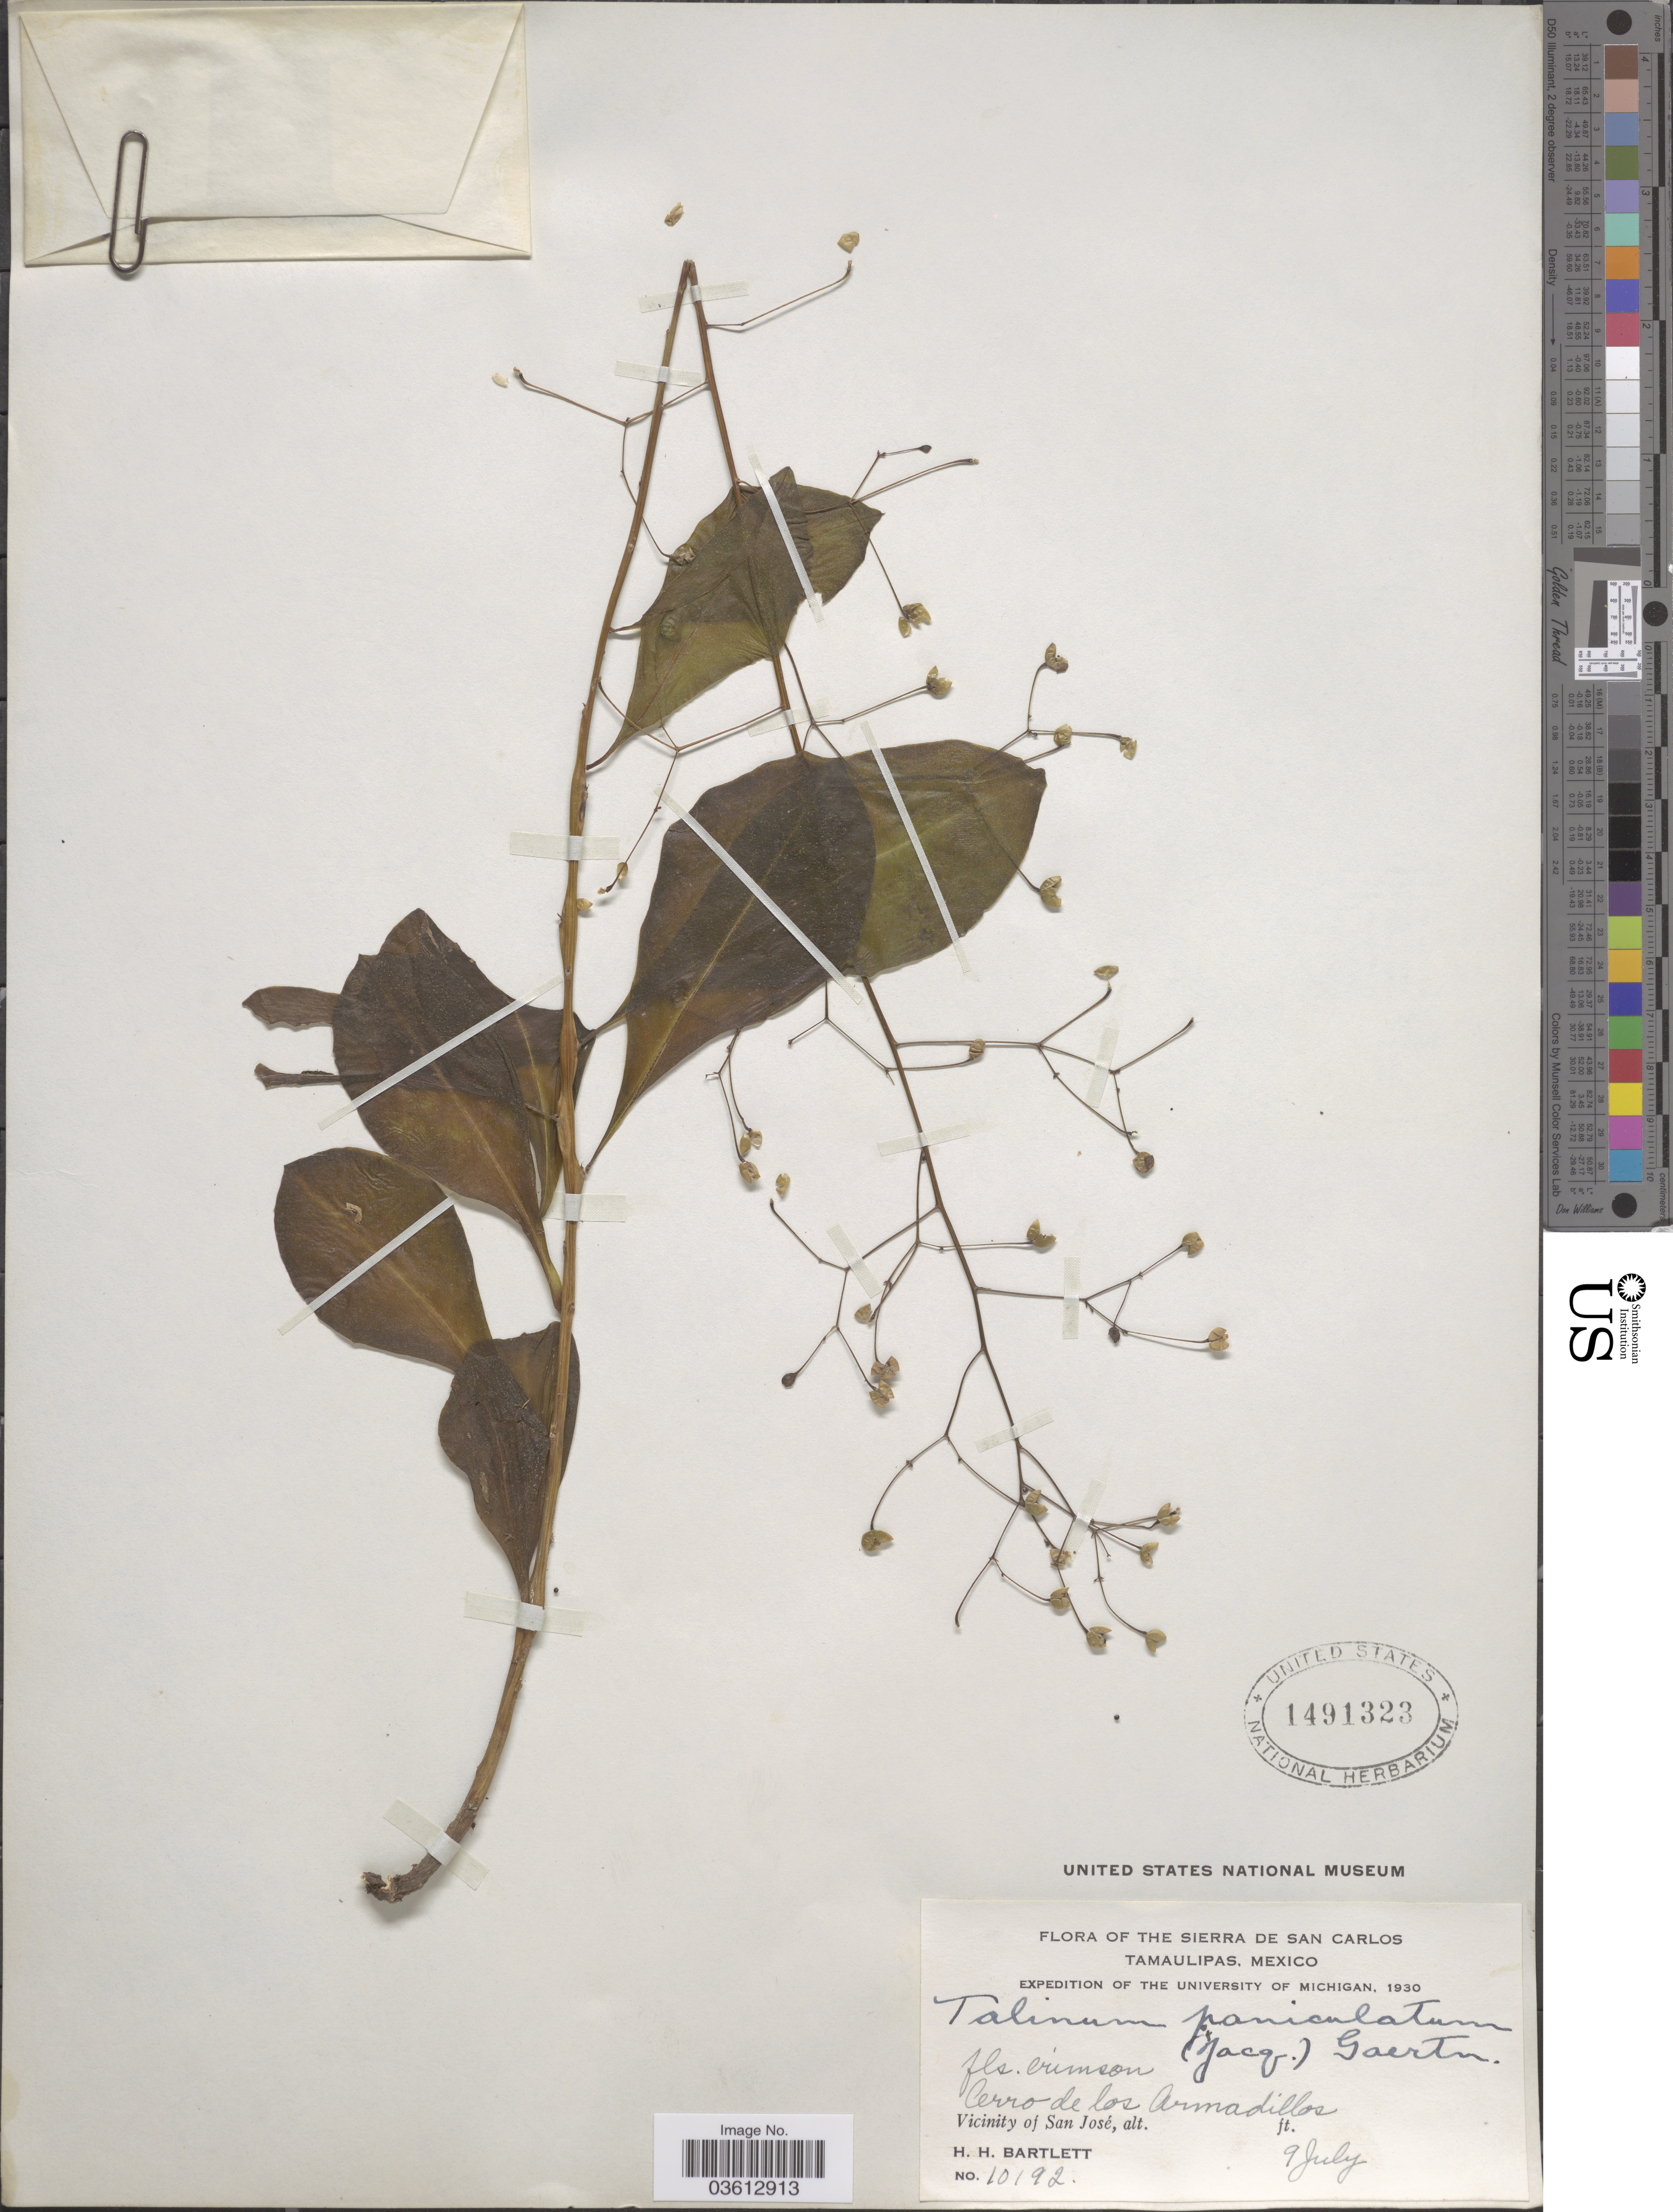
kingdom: Plantae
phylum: Tracheophyta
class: Magnoliopsida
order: Caryophyllales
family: Talinaceae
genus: Talinum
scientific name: Talinum paniculatum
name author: (Jacq.) Gaertn.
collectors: H. H. Bartlett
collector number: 10192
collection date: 1930-07-09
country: Mexico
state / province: Tamaulipas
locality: The Sierra de San Carlos. Cerro de los Armadillos. Vicinity of San José.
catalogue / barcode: US 1491323